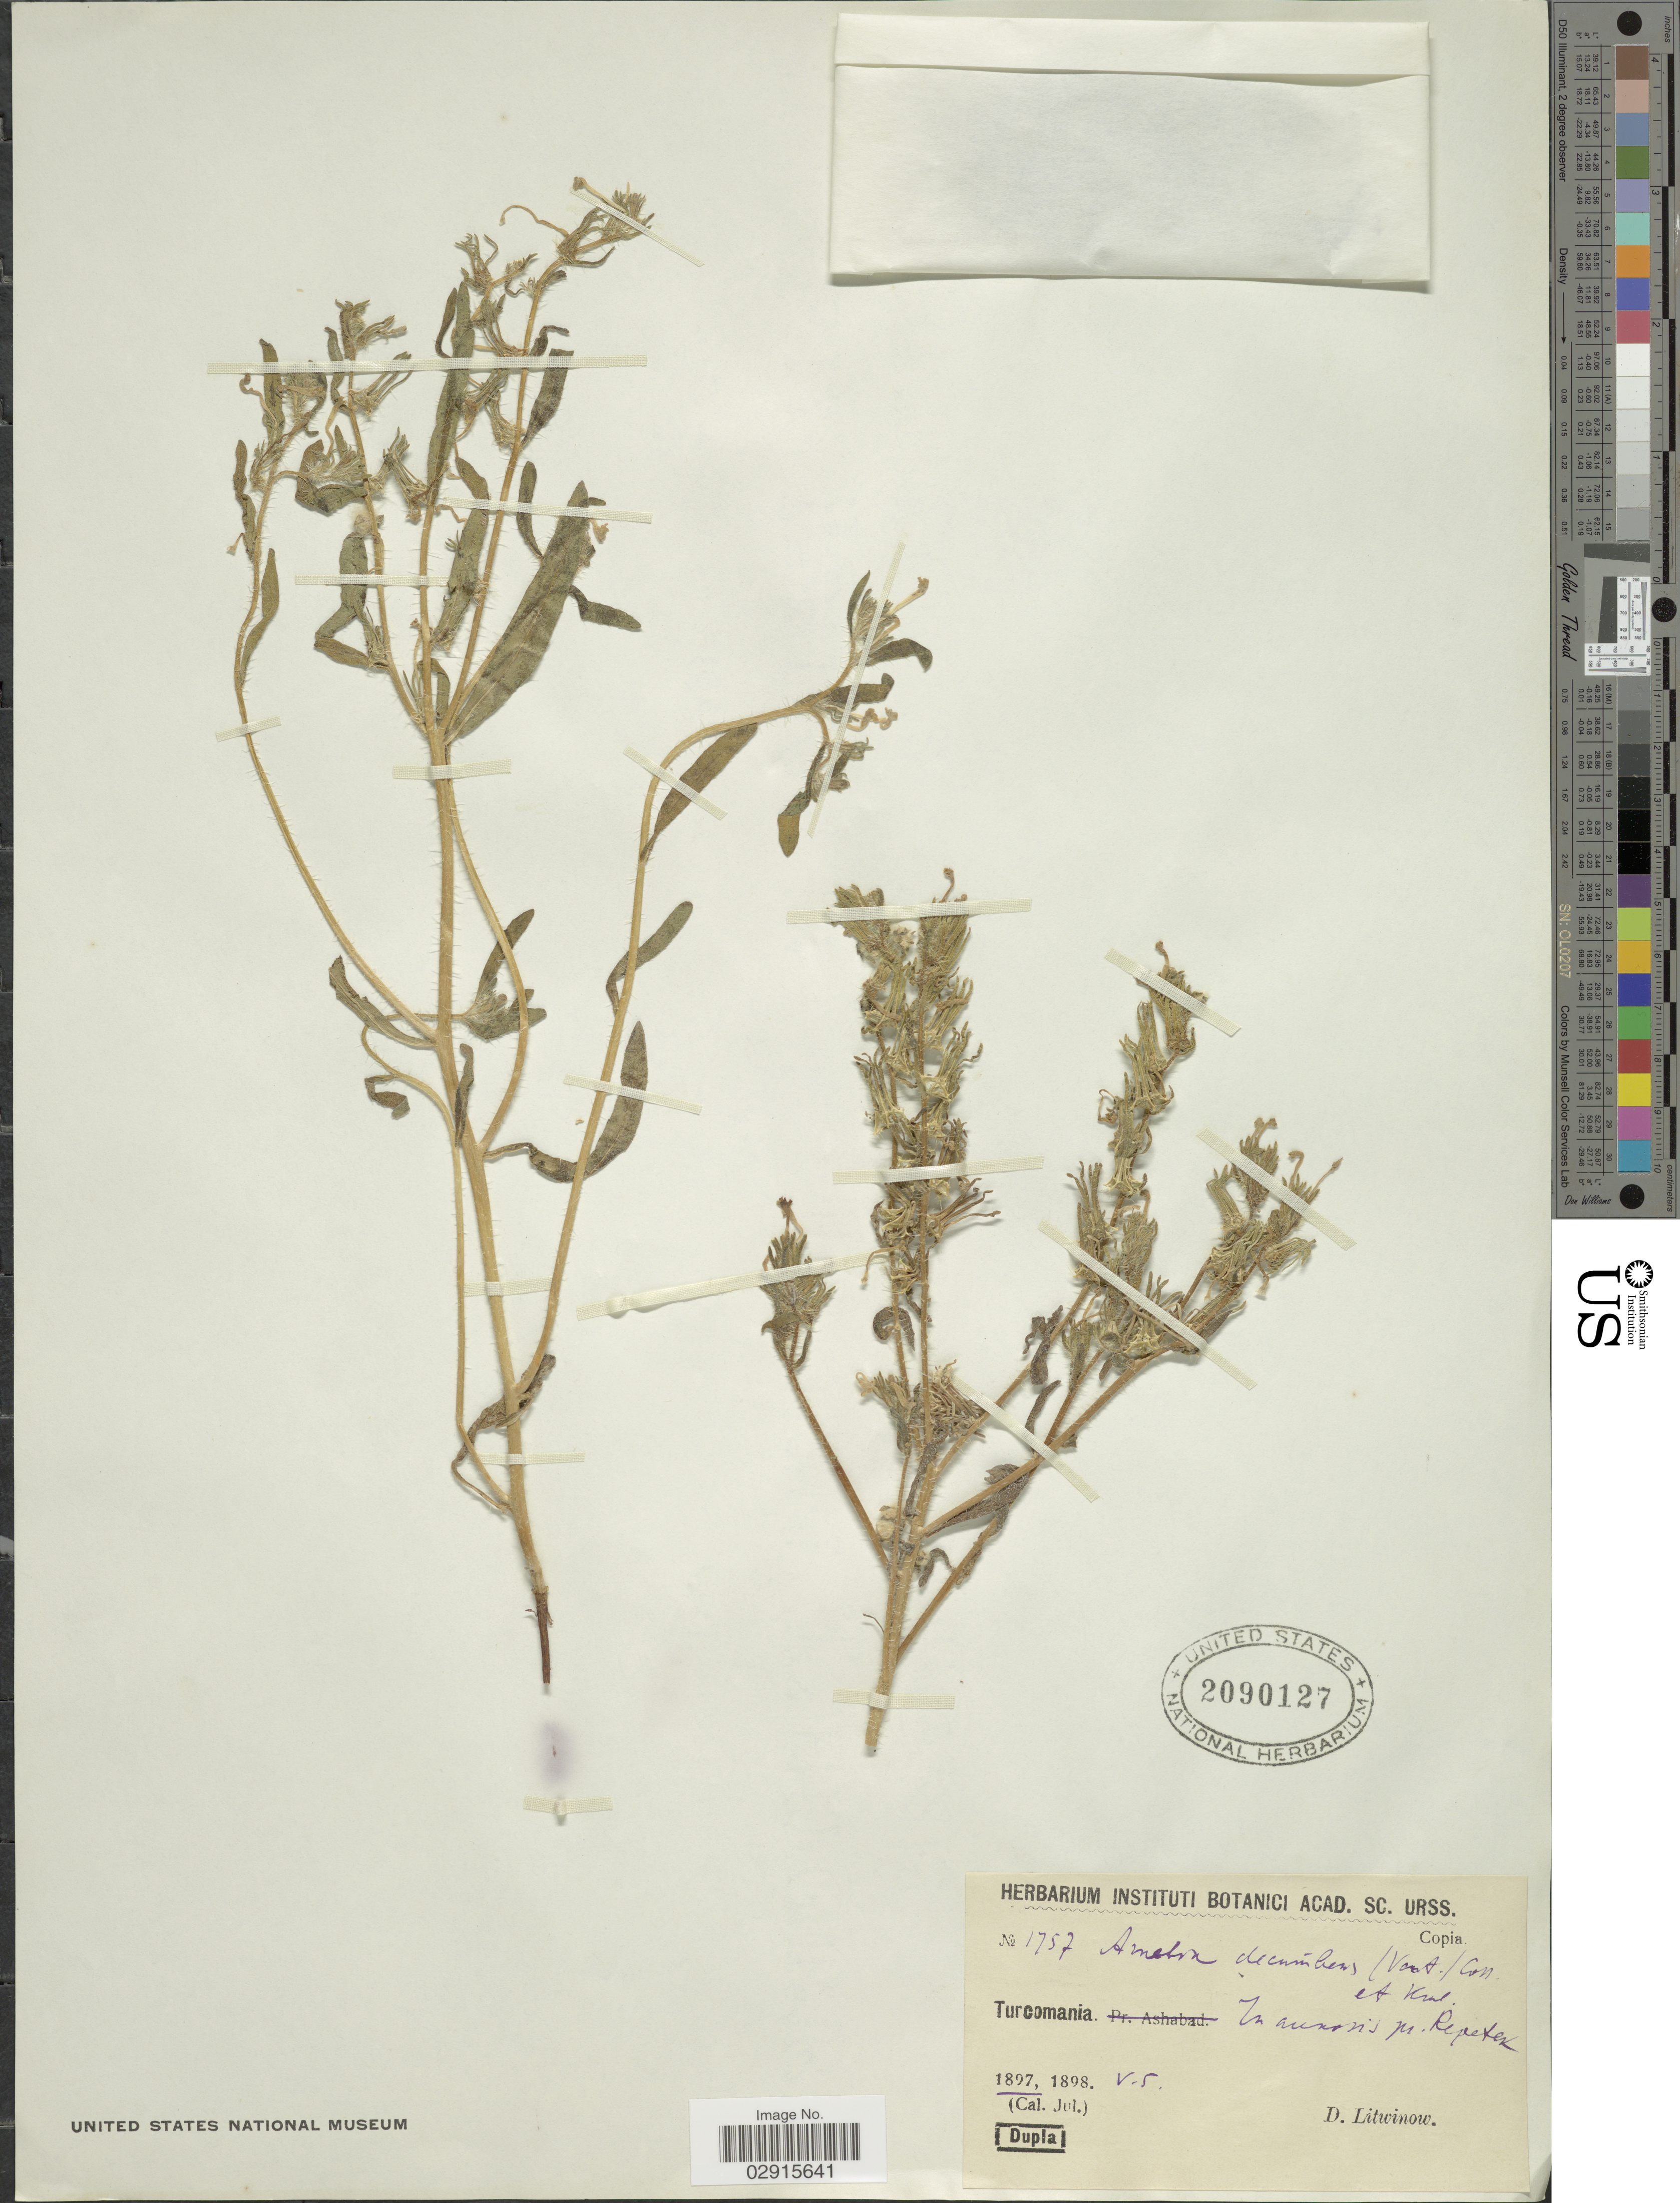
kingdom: Plantae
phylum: Tracheophyta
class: Magnoliopsida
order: Boraginales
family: Boraginaceae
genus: Arnebia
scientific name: Arnebia decumbens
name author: (Vent.) Coss. & Kralik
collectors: D. Litwinow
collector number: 1757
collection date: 1897-05-05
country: Turkmenistan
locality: Turcomania. In arenonis pr, Repetek.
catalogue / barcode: US 2090127